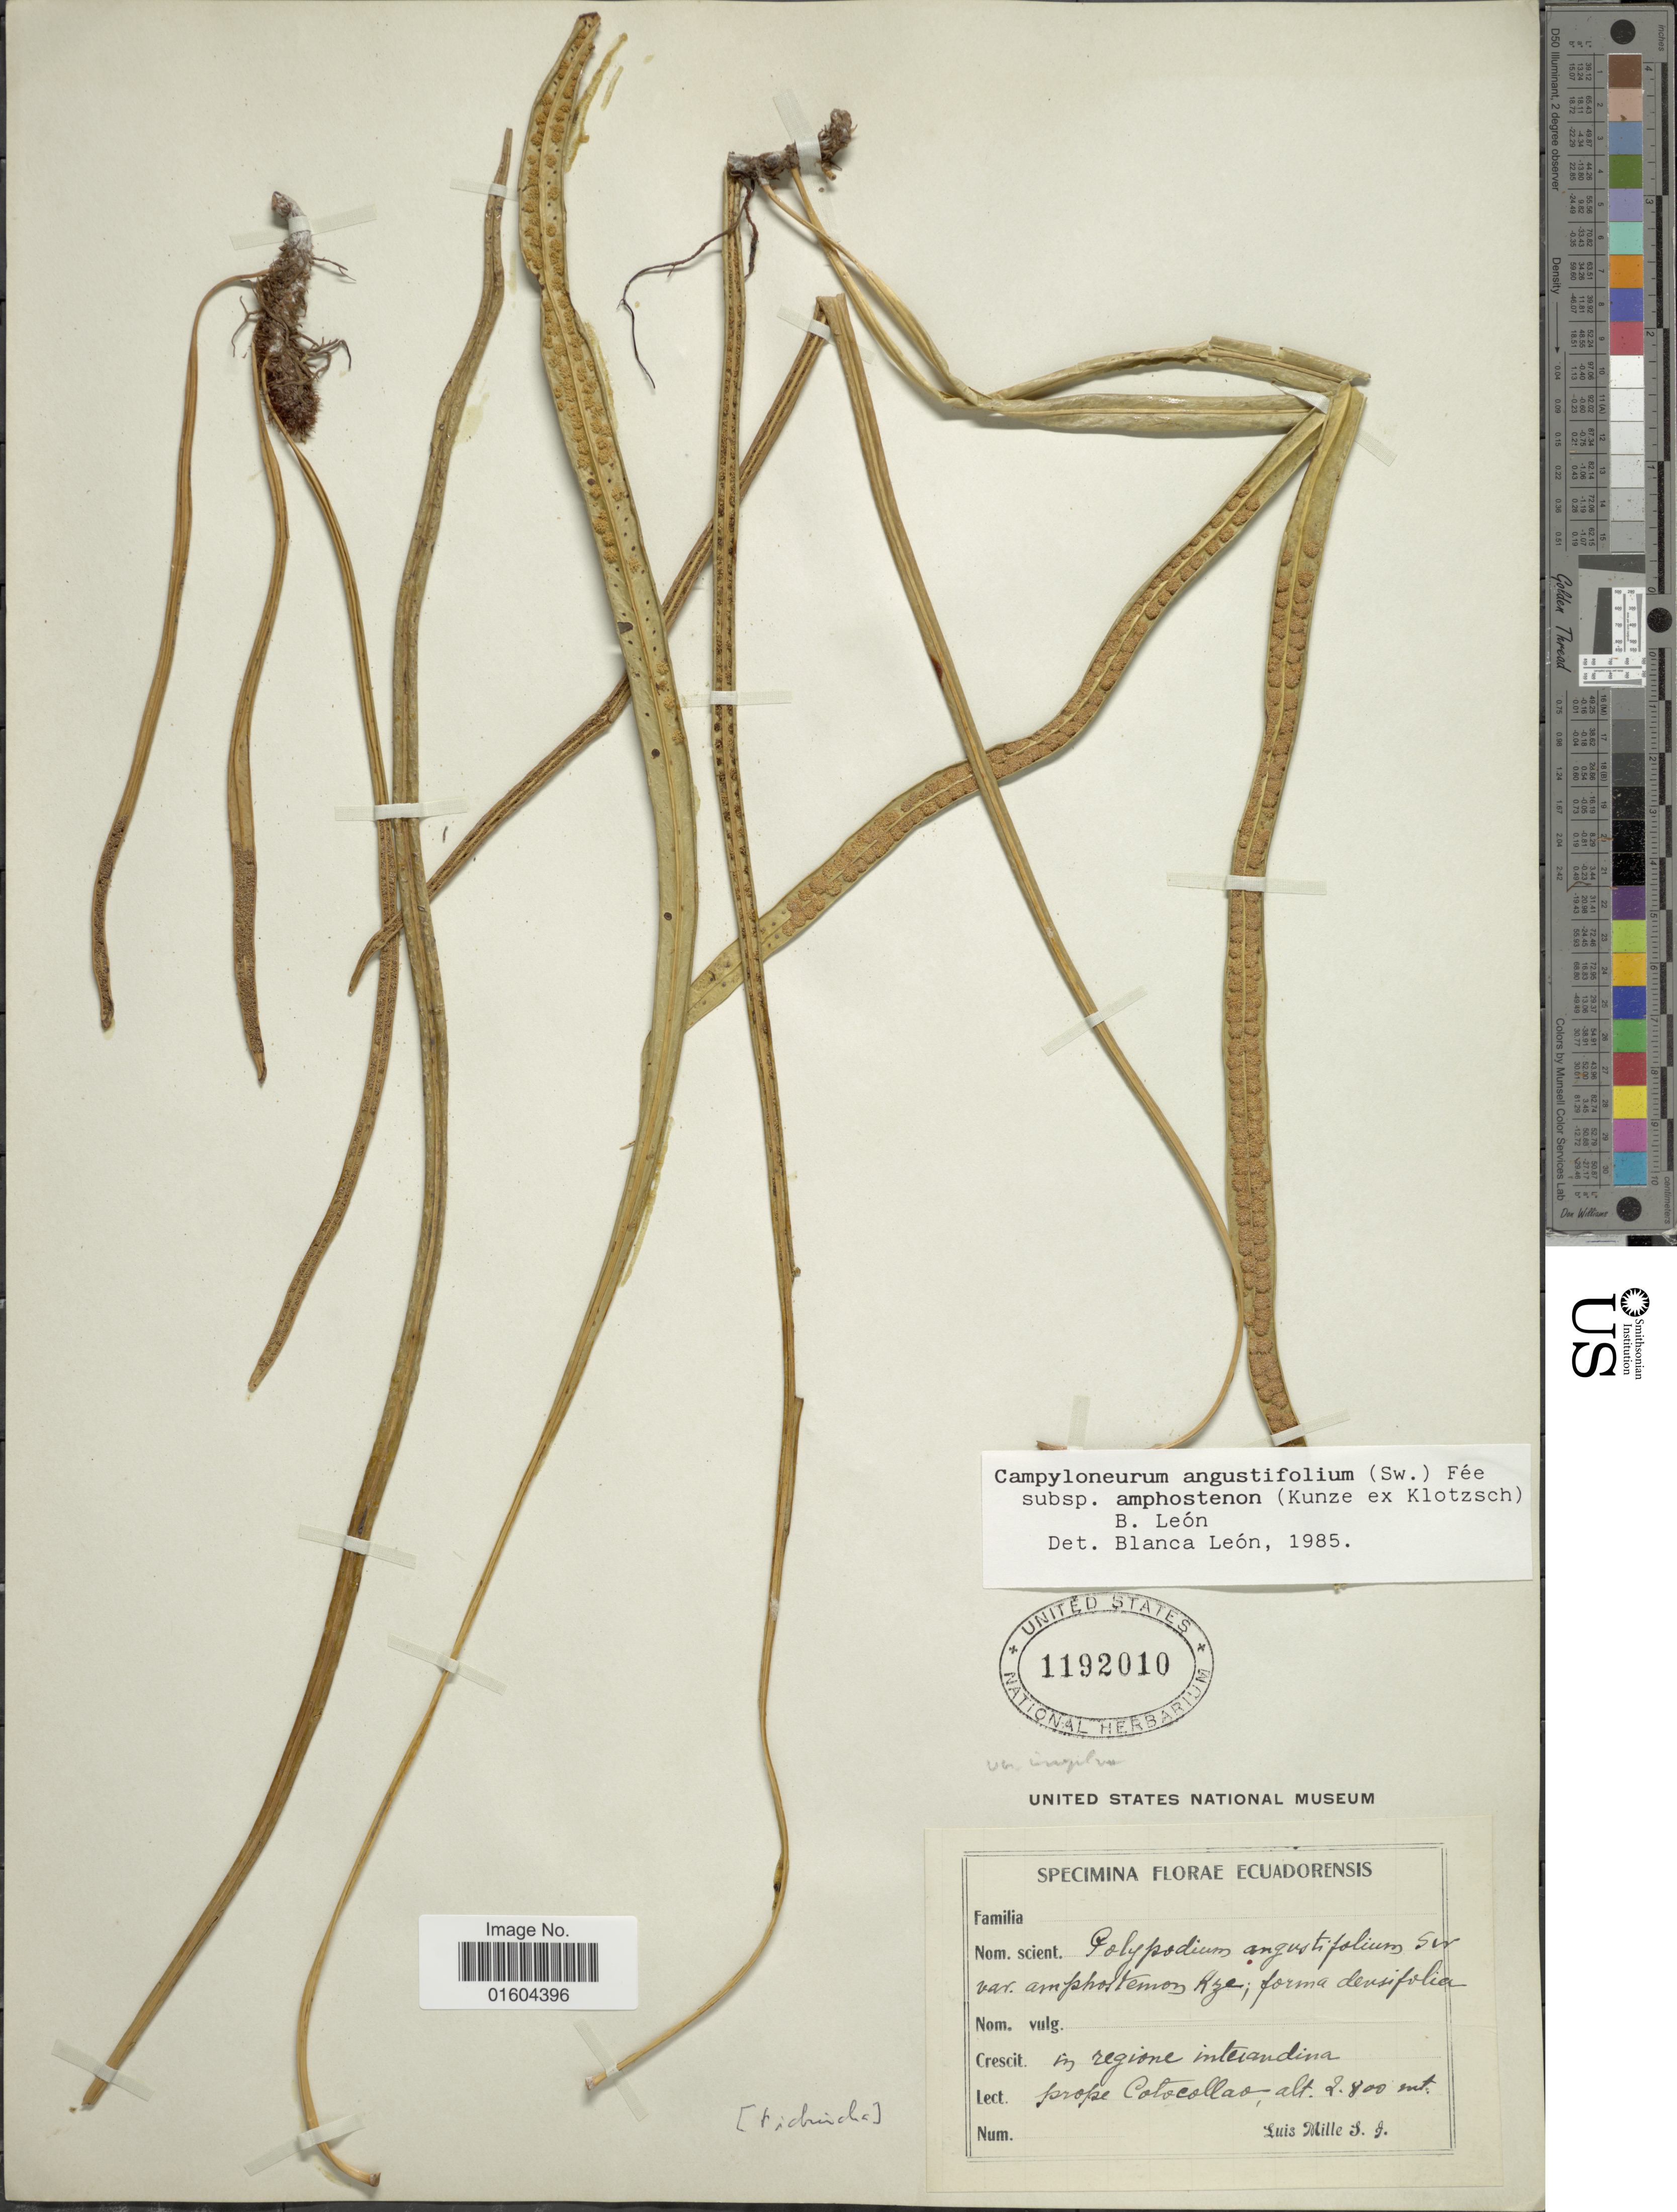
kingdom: Plantae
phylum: Tracheophyta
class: Polypodiopsida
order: Polypodiales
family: Polypodiaceae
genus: Campyloneurum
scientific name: Campyloneurum irregulare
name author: Lellinger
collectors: L. Mille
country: Ecuador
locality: In regione inteiandina. prope Cotocollao.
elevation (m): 2800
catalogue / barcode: US 1192010